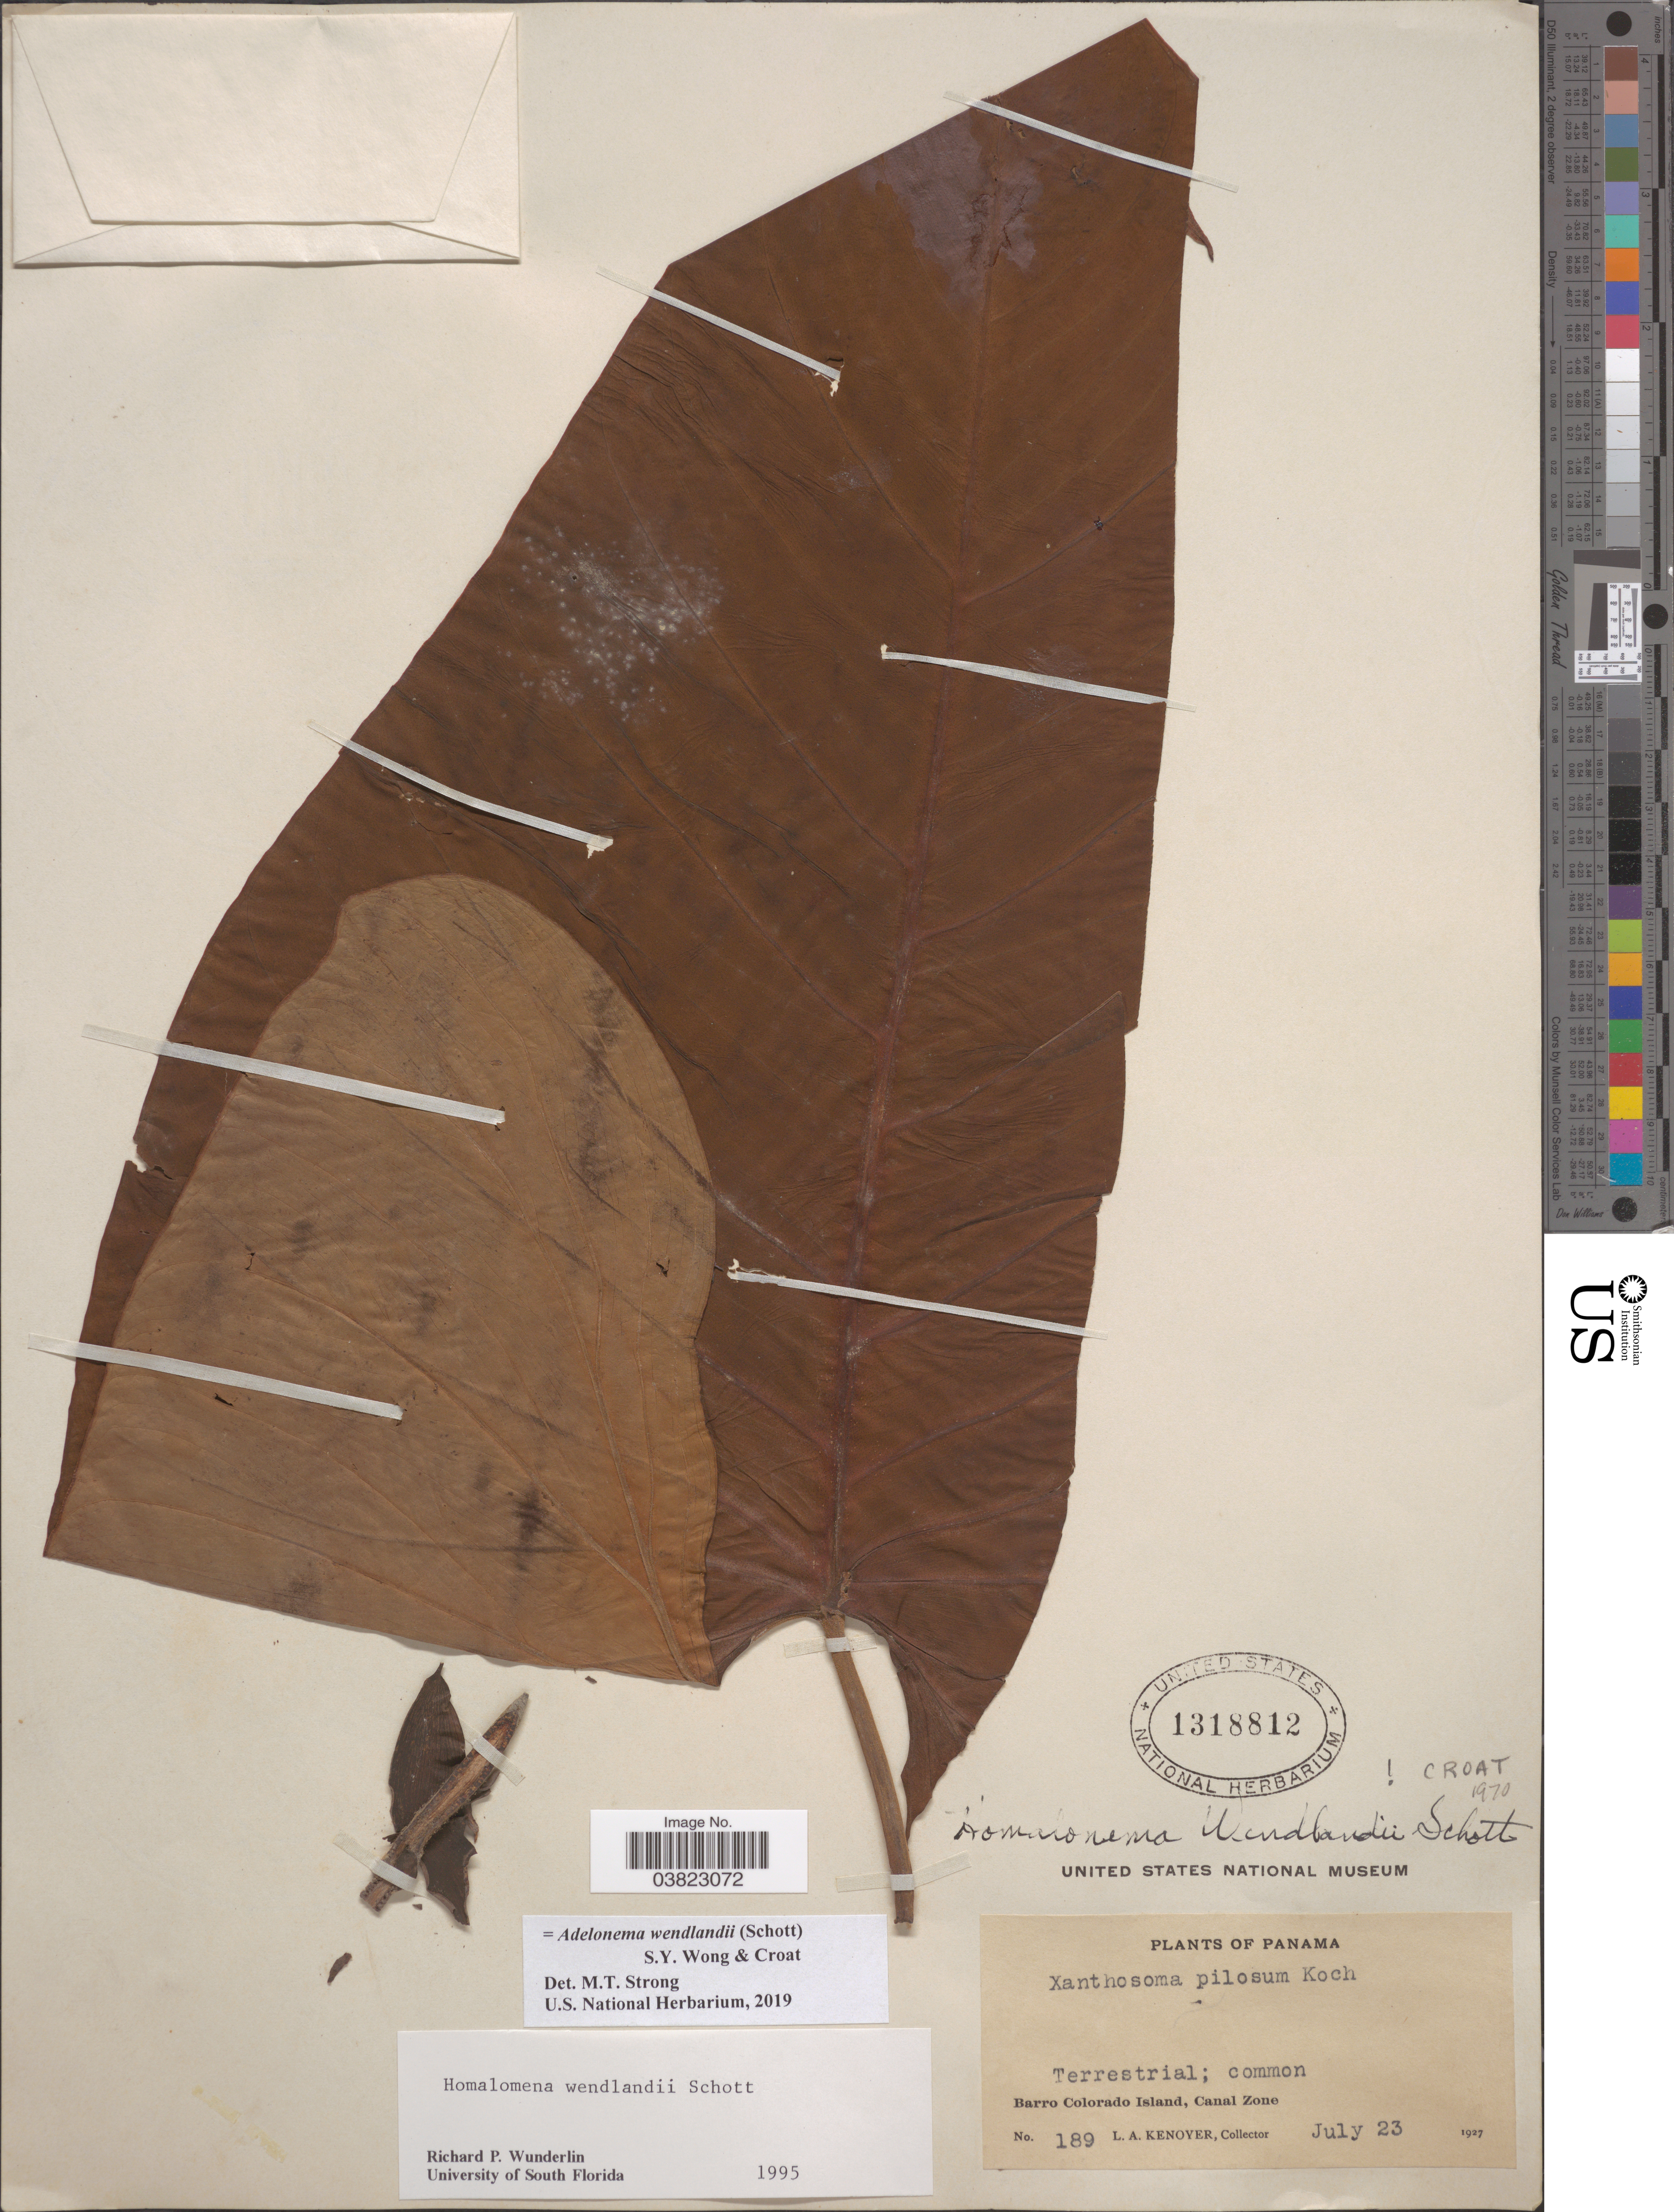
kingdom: Plantae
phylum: Tracheophyta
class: Liliopsida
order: Alismatales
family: Araceae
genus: Homalomena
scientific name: Homalomena wendlandii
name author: Schott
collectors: L. A. Kenoyer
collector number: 189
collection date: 1927-07-23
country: Panama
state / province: Panamá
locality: Barro Colorado Island, Canal Zone.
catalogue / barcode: US 1318812